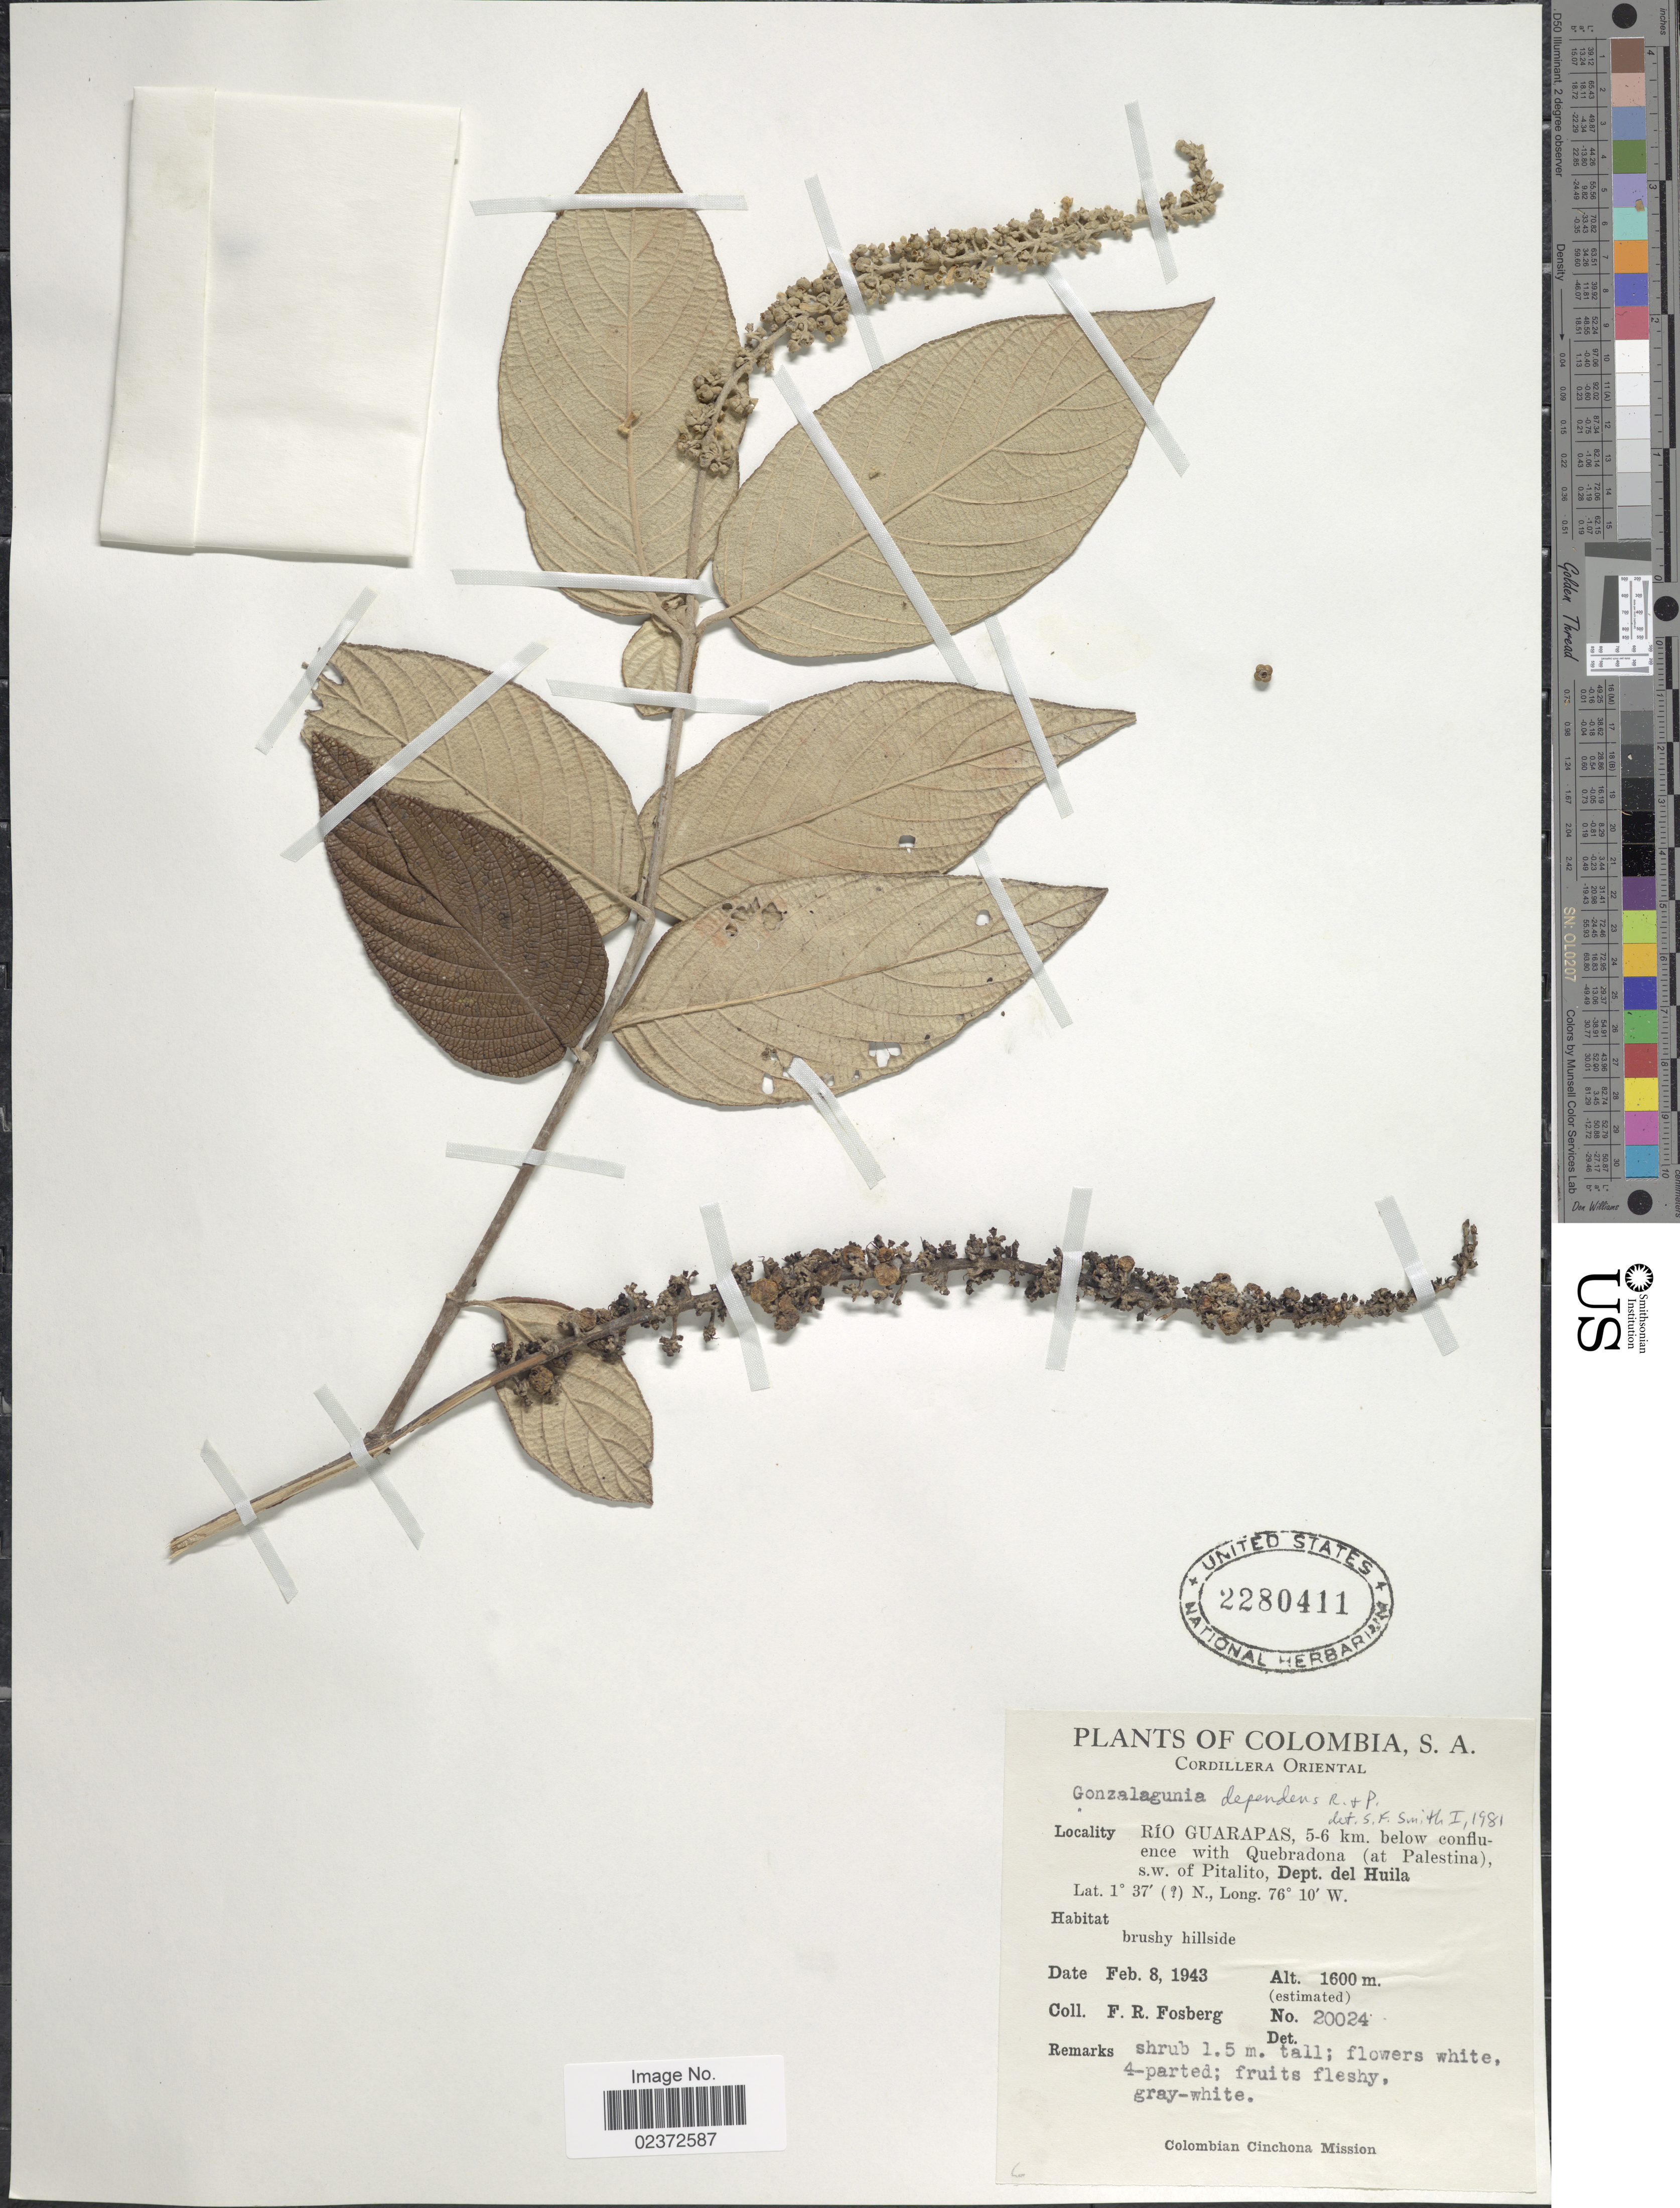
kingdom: Plantae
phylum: Tracheophyta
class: Magnoliopsida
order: Gentianales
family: Rubiaceae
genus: Gonzalagunia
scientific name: Gonzalagunia dependens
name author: Ruiz & Pav.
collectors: F. R. Fosberg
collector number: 20024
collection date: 1943-02-08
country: Colombia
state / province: Huila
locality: Cordillera Oriental. Rio guarapas, 5-6 km. below confluence with Quebradona (at Palestina), s.w. of Pitalito, Dept. del Huila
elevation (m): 1600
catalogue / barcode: US 2280411